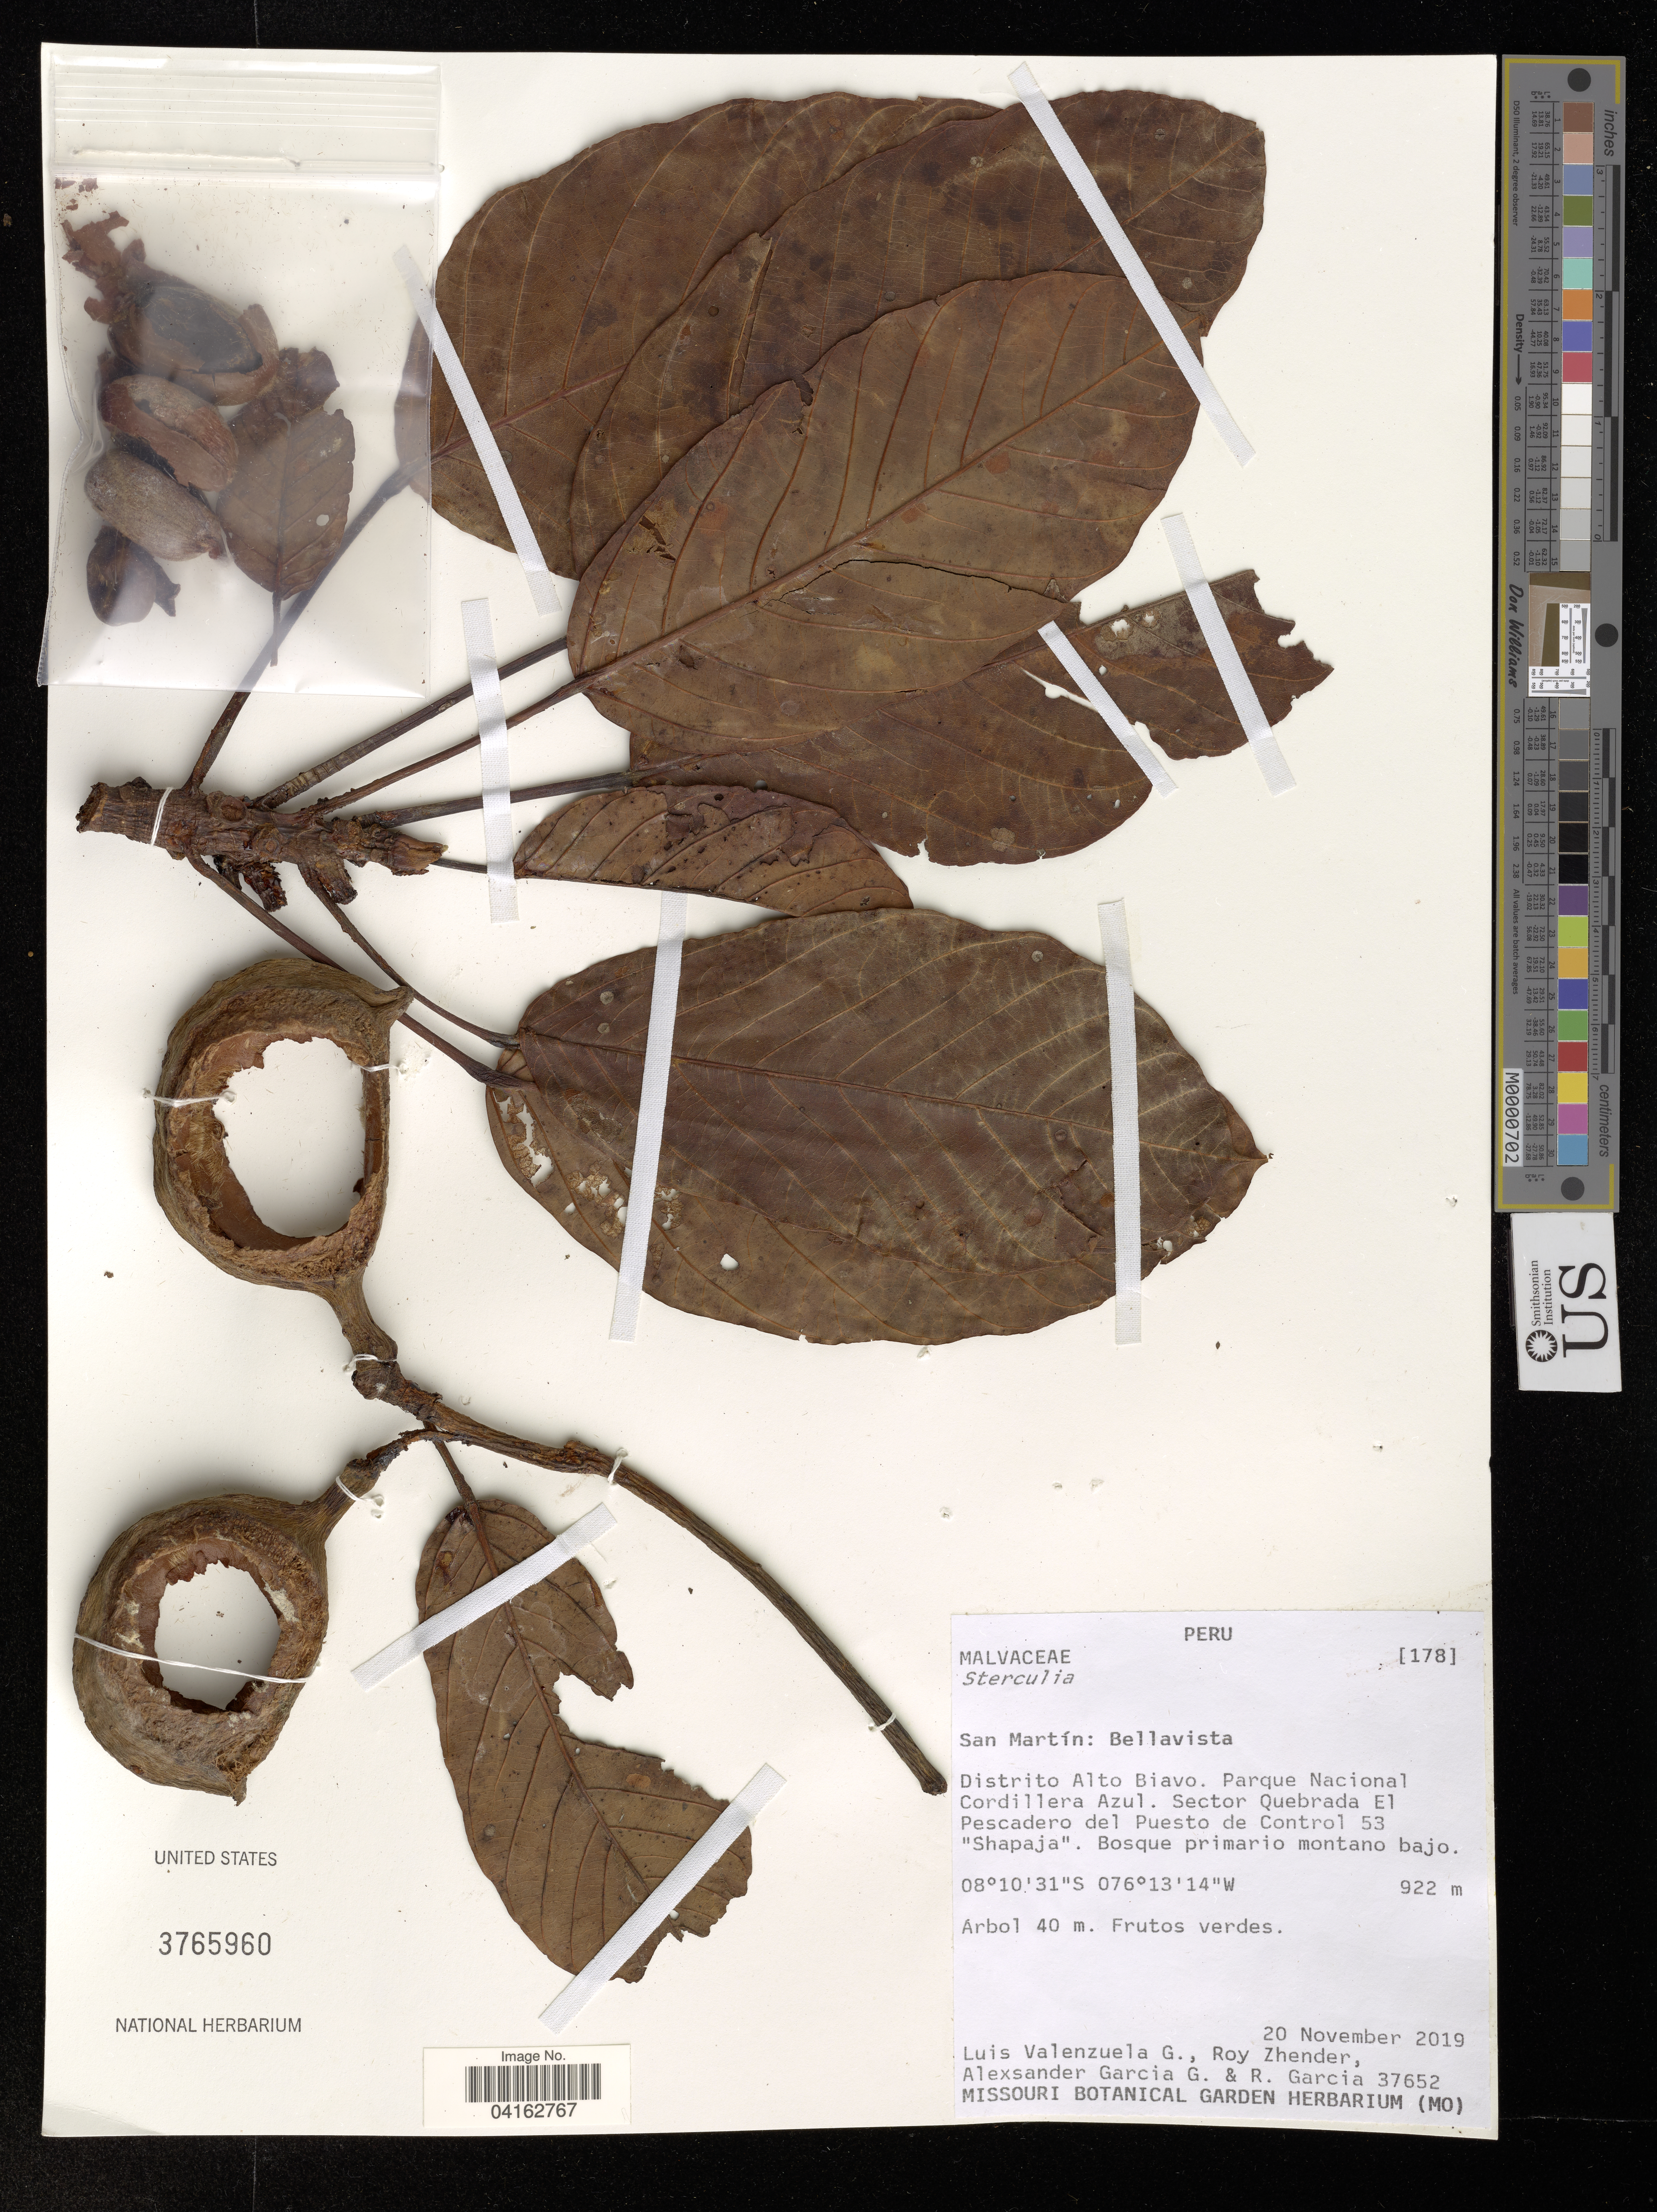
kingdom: Plantae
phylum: Tracheophyta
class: Magnoliopsida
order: Malvales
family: Malvaceae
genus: Sterculia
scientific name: Sterculia sp.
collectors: L. Valenzuela, R. Zhender, A. Garcia & R. F. Garcia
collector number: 37652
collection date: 2019-11-20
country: Peru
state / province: San Martin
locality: Bellavista. Distrito Alto Biavo. Parque Nacional Cordillera Azul. Sector Quebrada El Pescadero del Puesto de Control 53 "Shapaja". Bosque primario montano bajo.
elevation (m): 922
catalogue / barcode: US 3765960